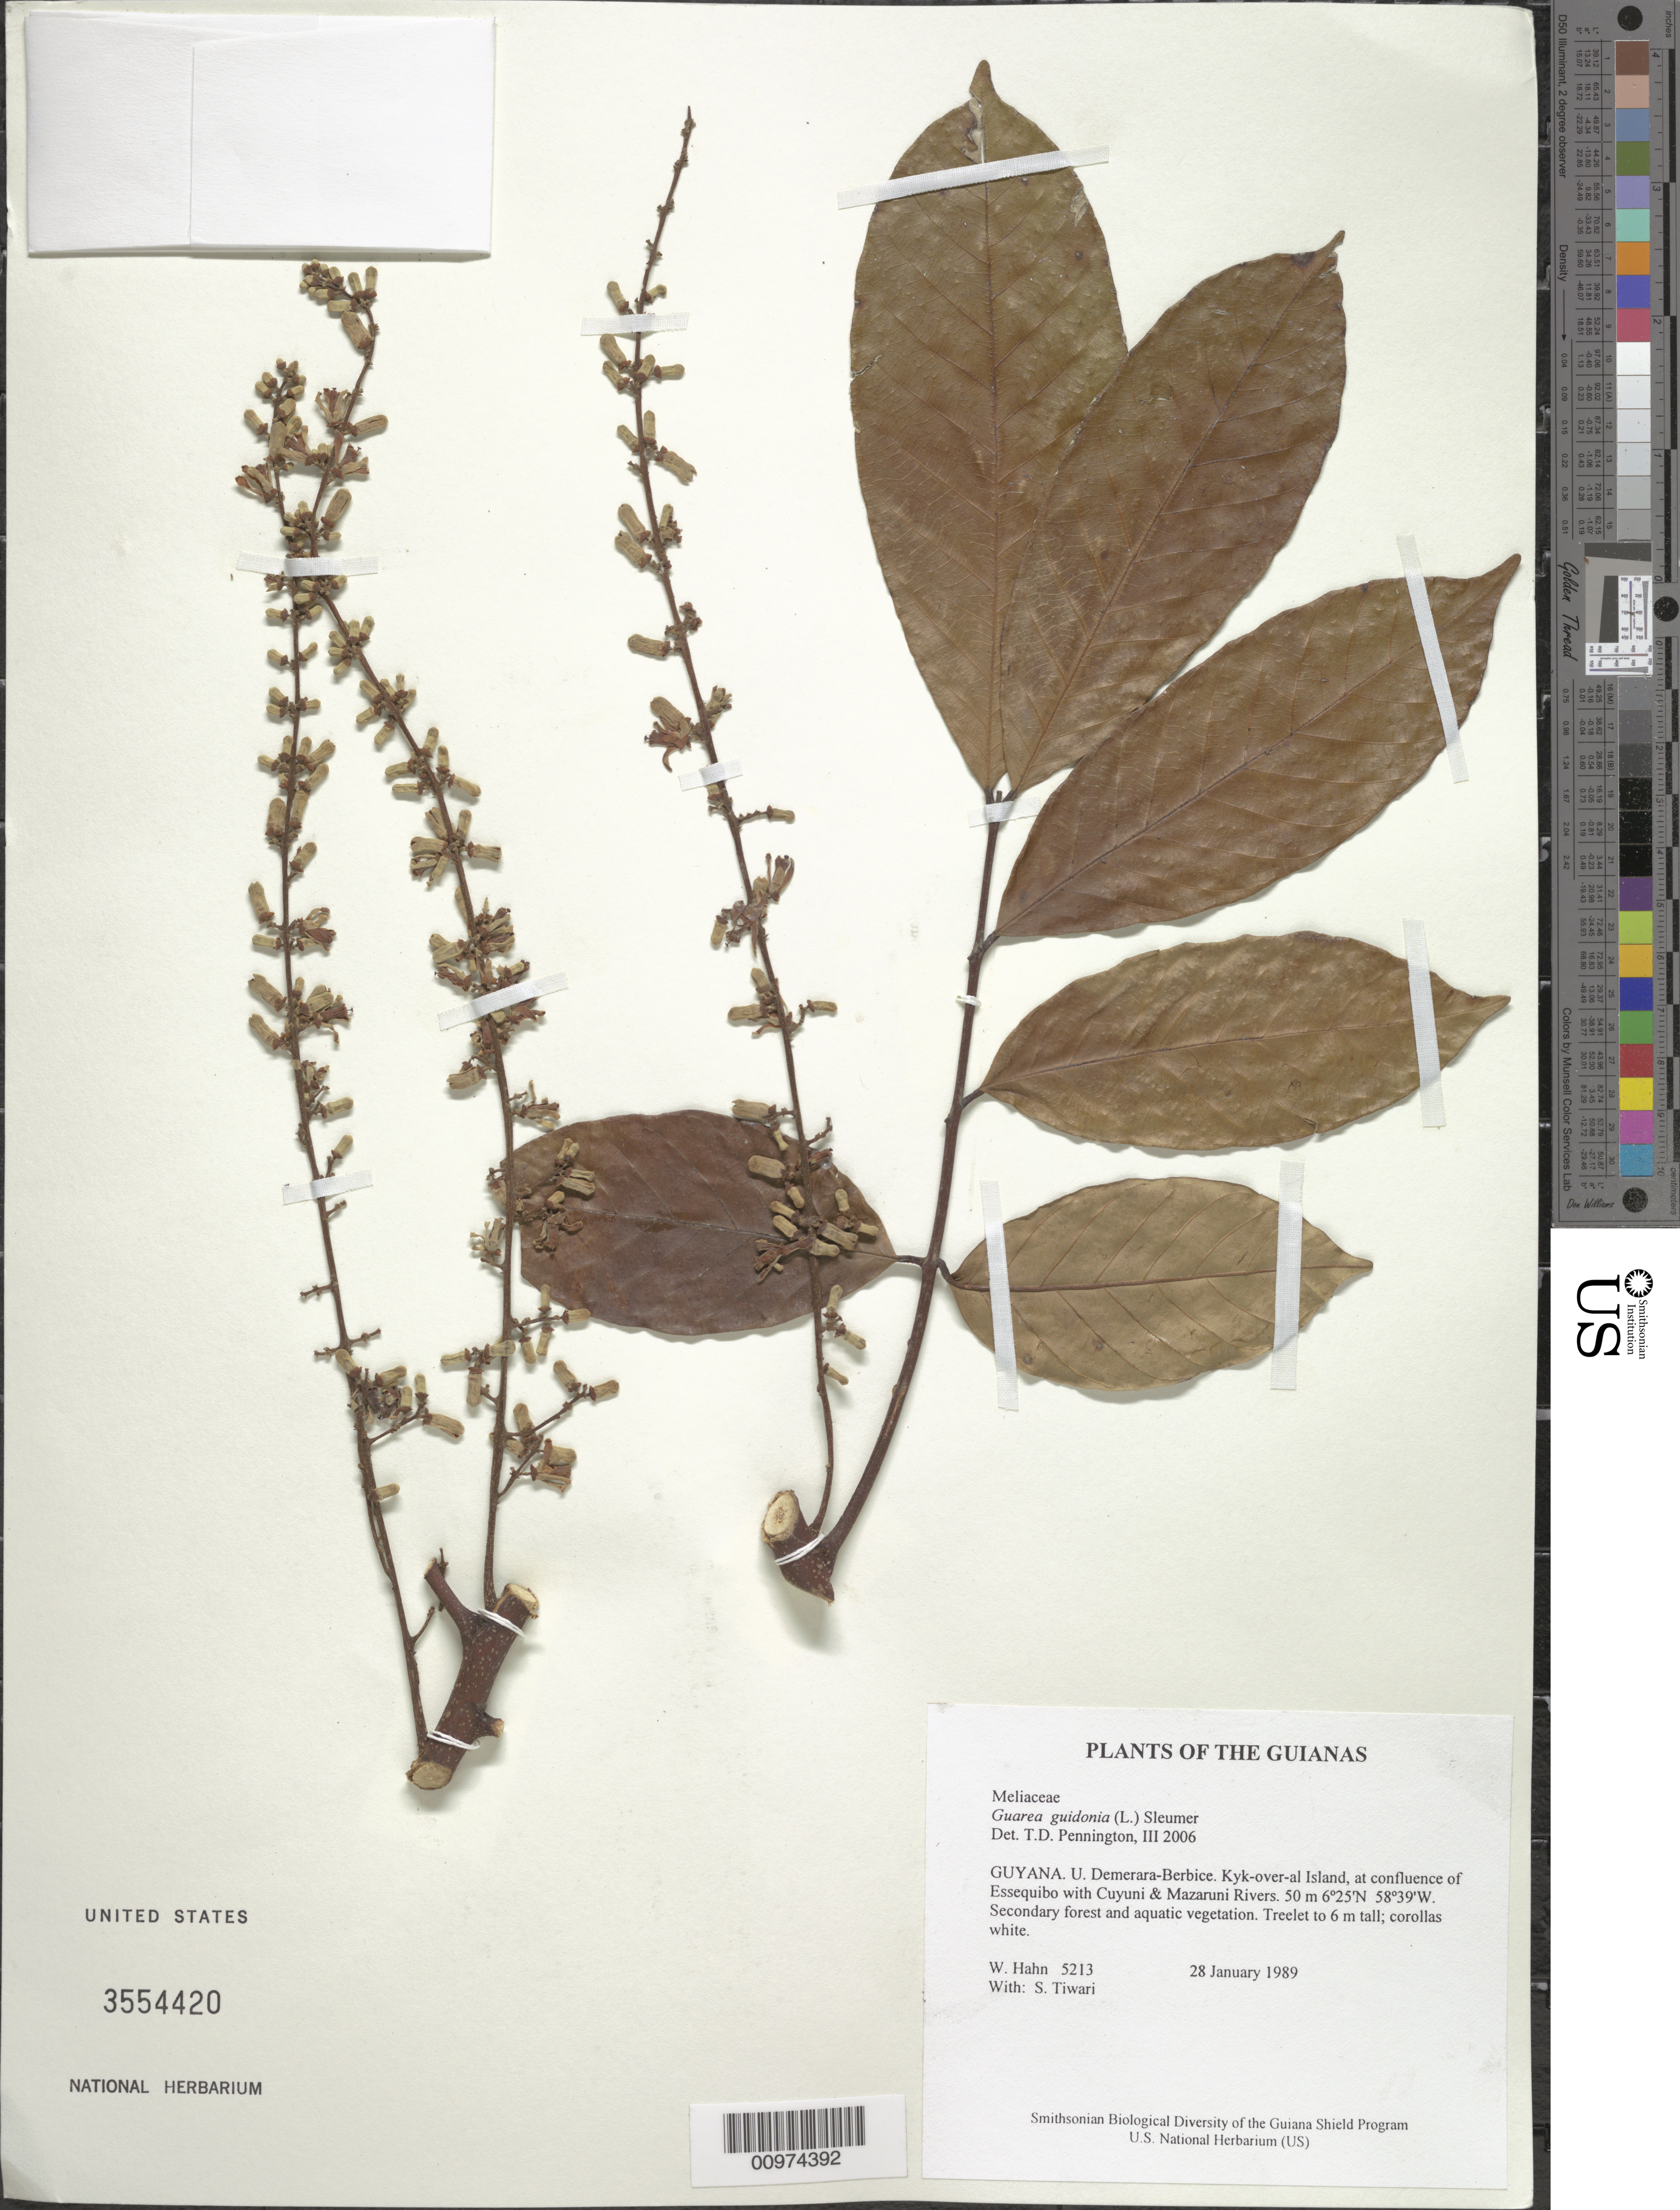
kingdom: Plantae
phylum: Tracheophyta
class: Magnoliopsida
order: Sapindales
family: Meliaceae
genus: Guarea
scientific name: Guarea guidonia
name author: (L.) Sleumer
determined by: Pennington, T. D., (K)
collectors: W. Hahn & S. Tiwari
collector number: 5213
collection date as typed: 28 January 1989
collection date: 1989-01-28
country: Guyana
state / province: U. Demerara-Berbice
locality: Kyk-over-al Island, at confluence of Essequibo with Cuyuni & Mazaruni Rivers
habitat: Secondary forest and aquatic vegetation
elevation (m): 50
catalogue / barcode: US 3554420